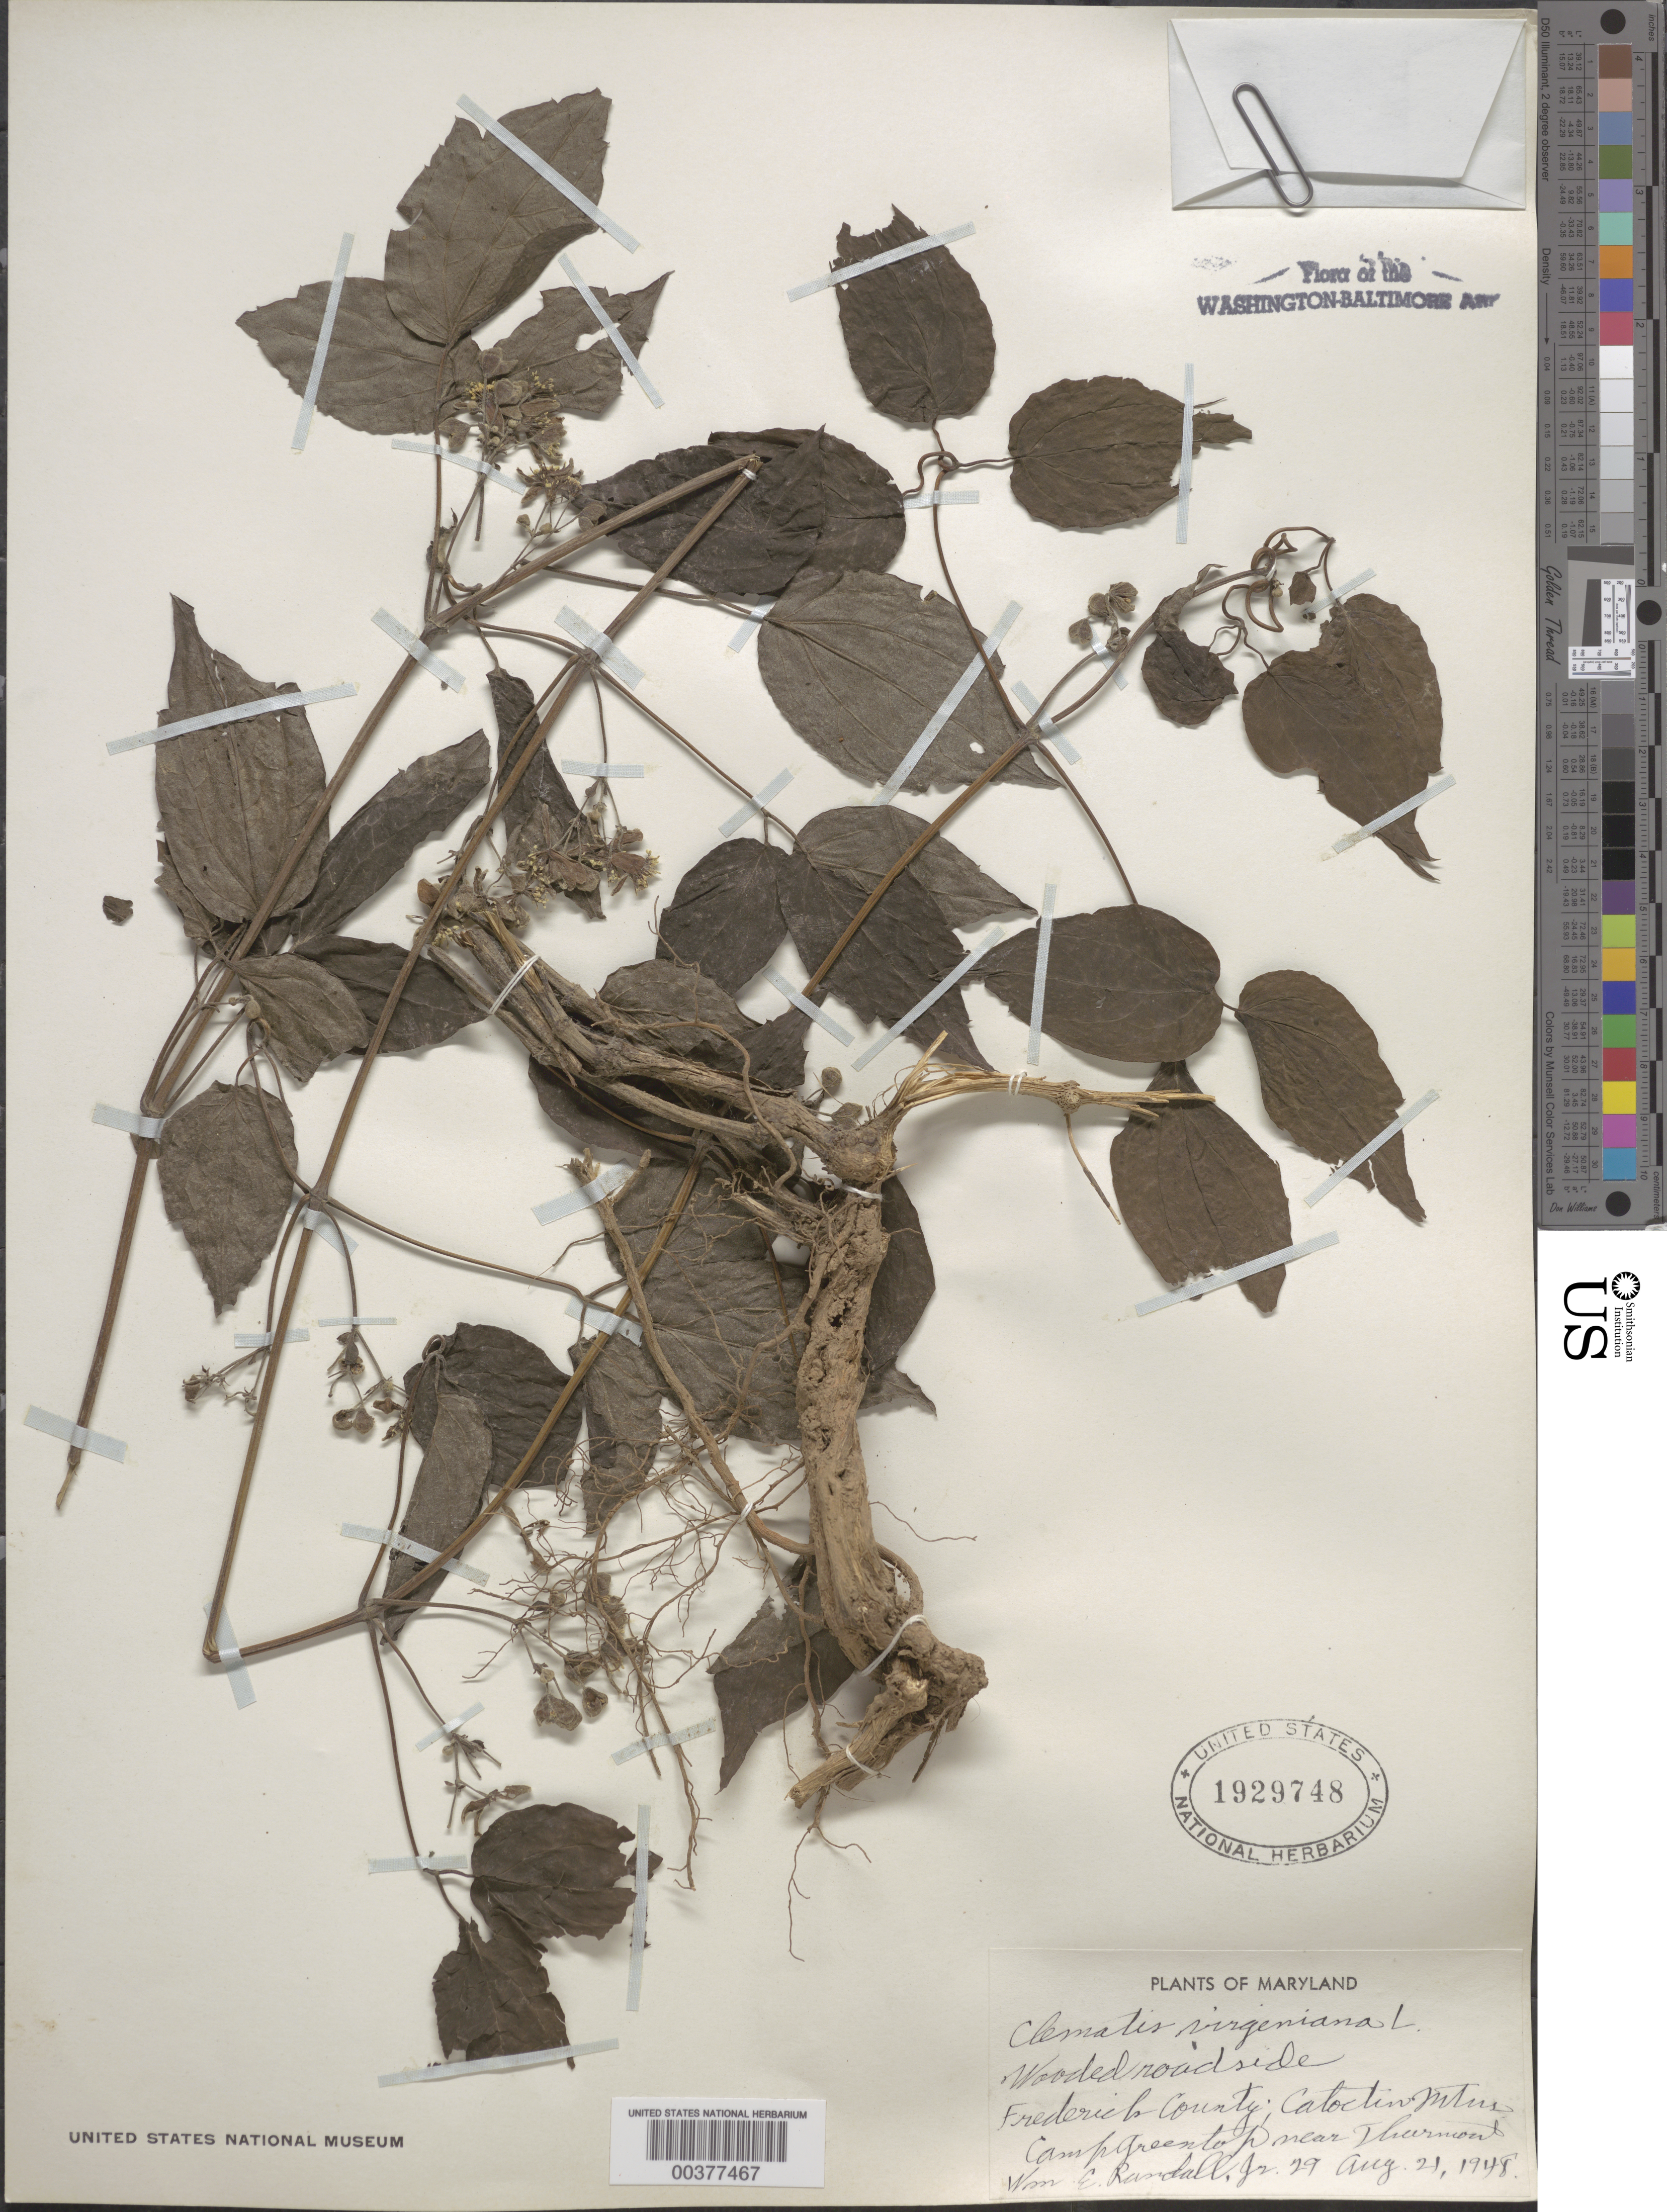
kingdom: Plantae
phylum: Tracheophyta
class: Magnoliopsida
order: Ranunculales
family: Ranunculaceae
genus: Clematis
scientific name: Clematis virginiana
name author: L.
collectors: W. Randall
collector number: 29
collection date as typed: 21 Aug 1948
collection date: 1948-08-21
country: United States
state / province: Maryland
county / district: Frederick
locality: Catoctin Mountains, Camp Greentop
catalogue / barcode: US 1929748